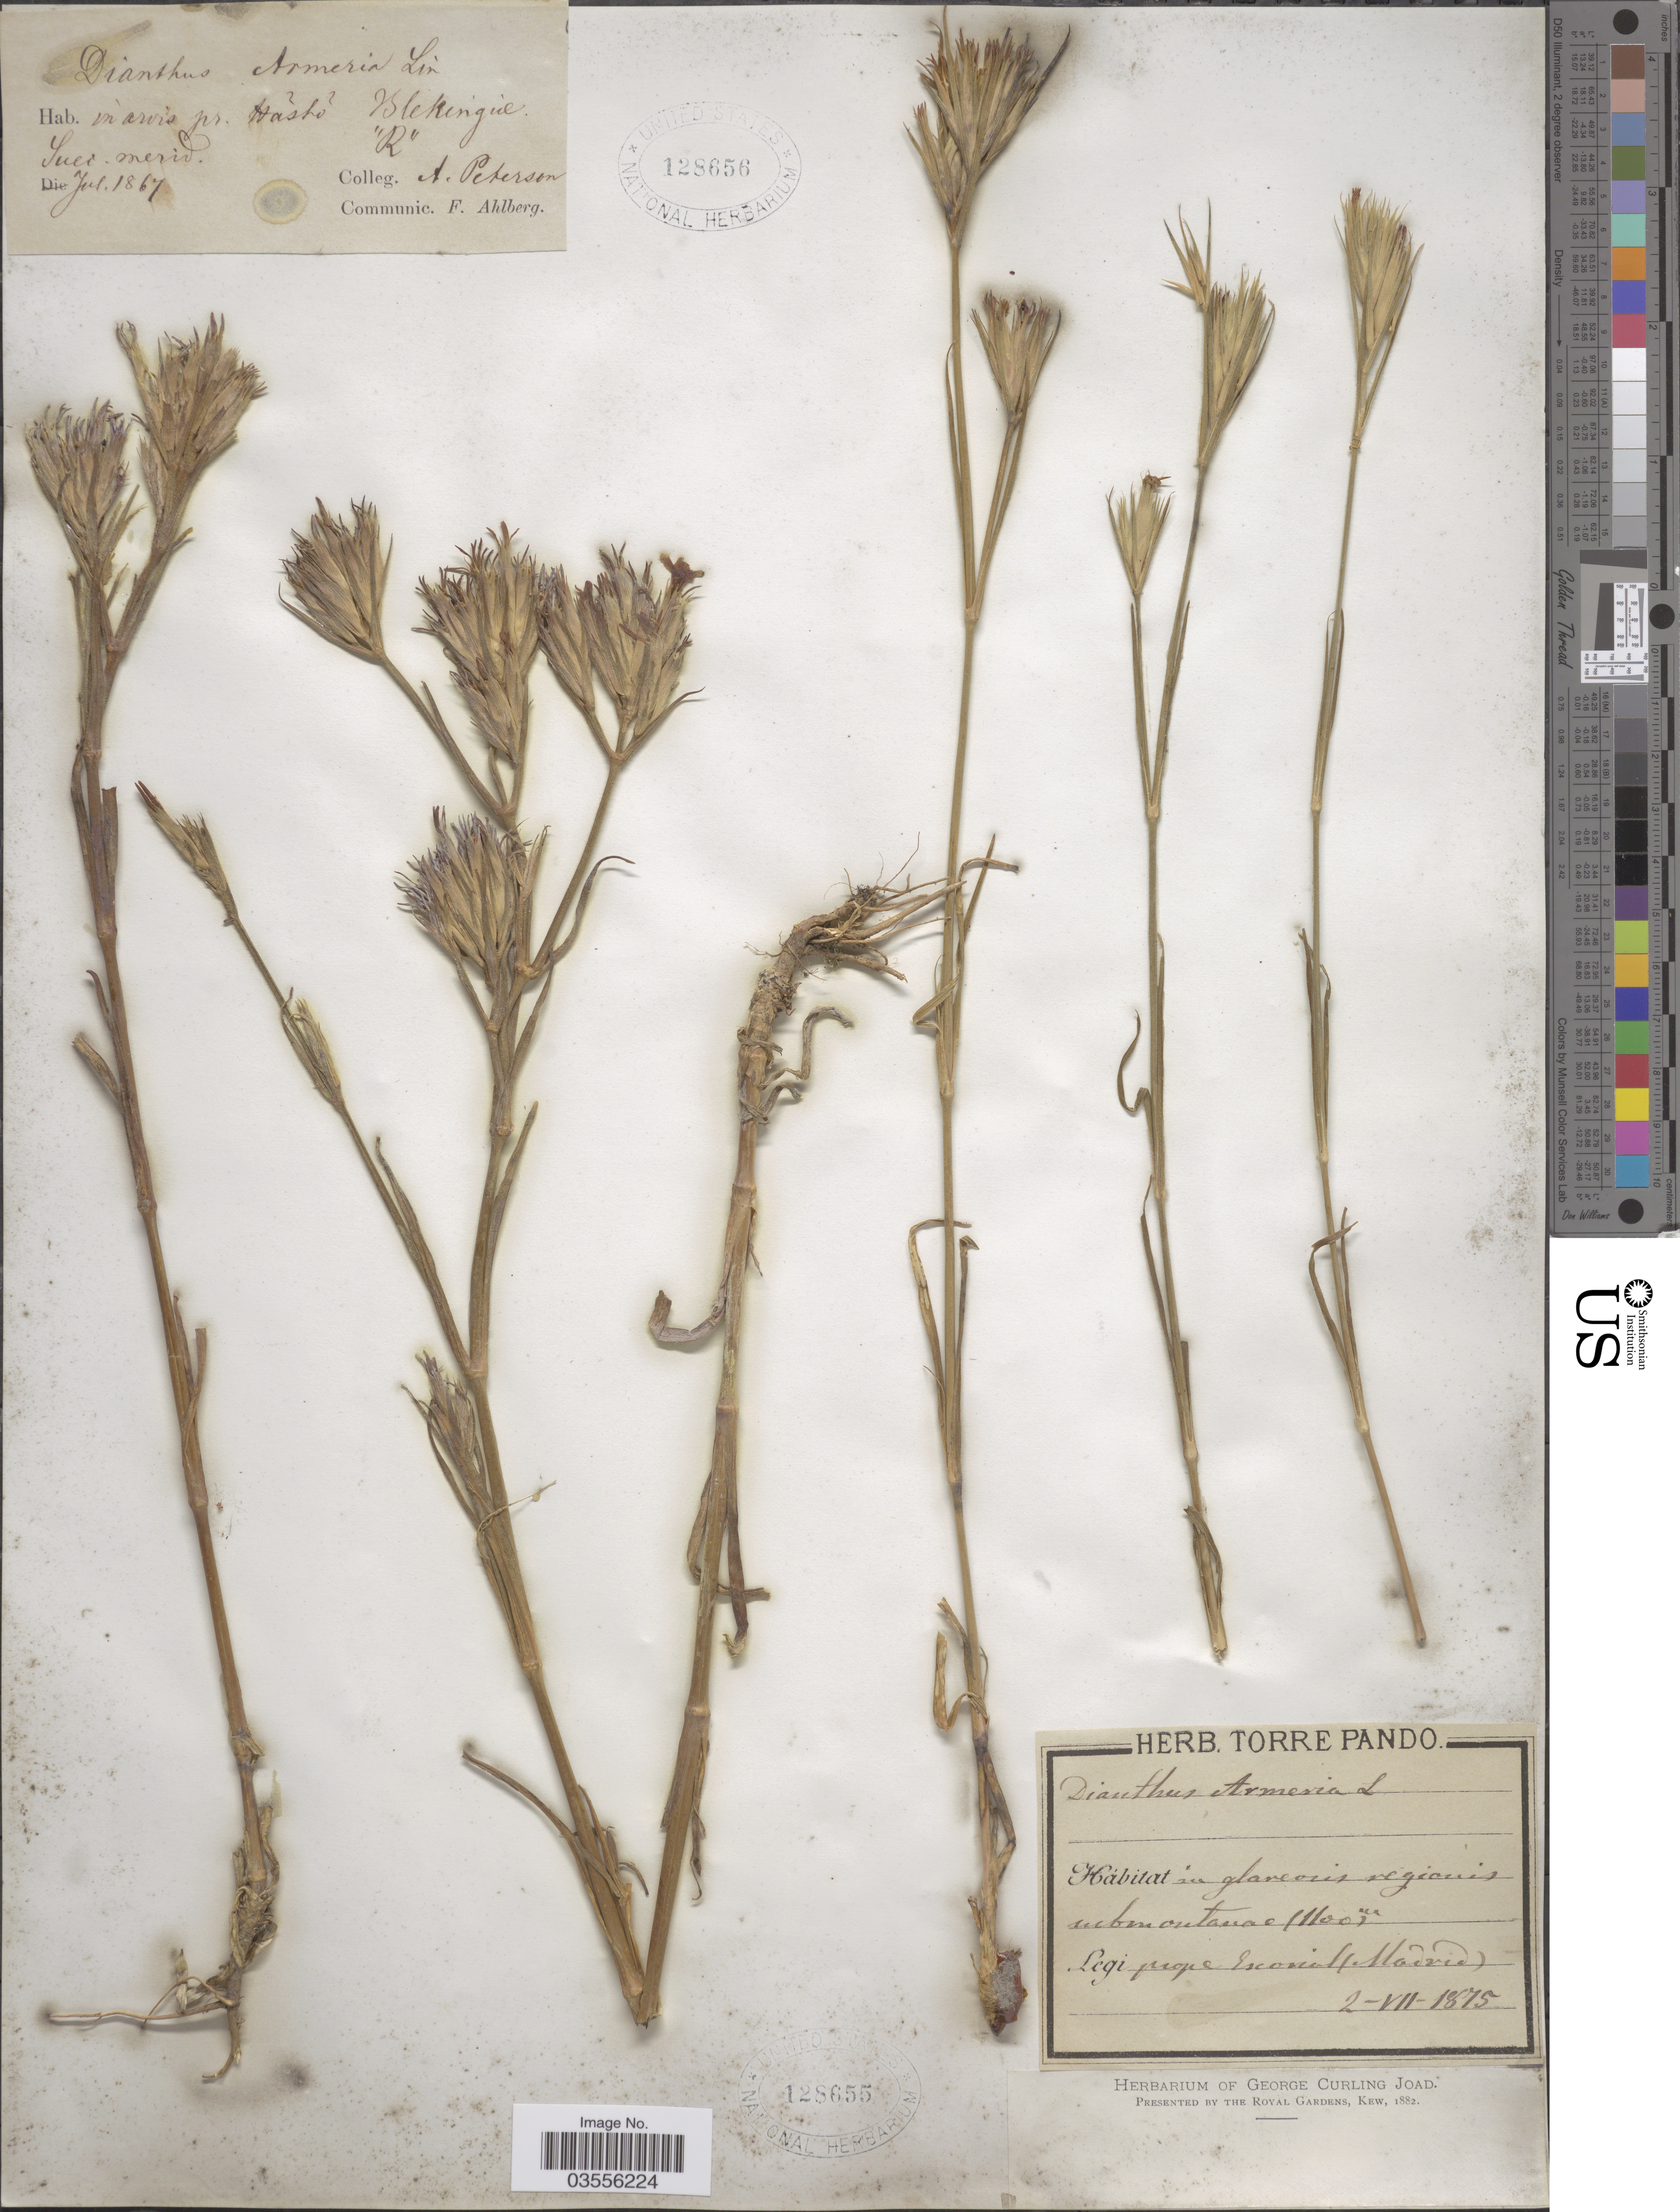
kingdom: Plantae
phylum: Tracheophyta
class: Magnoliopsida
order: Caryophyllales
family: Caryophyllaceae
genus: Dianthus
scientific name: Dianthus arenarius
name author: L.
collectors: ex herb. Torre Pando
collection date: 1875-07-02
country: Spain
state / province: Madrid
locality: Prope Escorial.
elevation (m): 1100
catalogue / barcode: US 128655